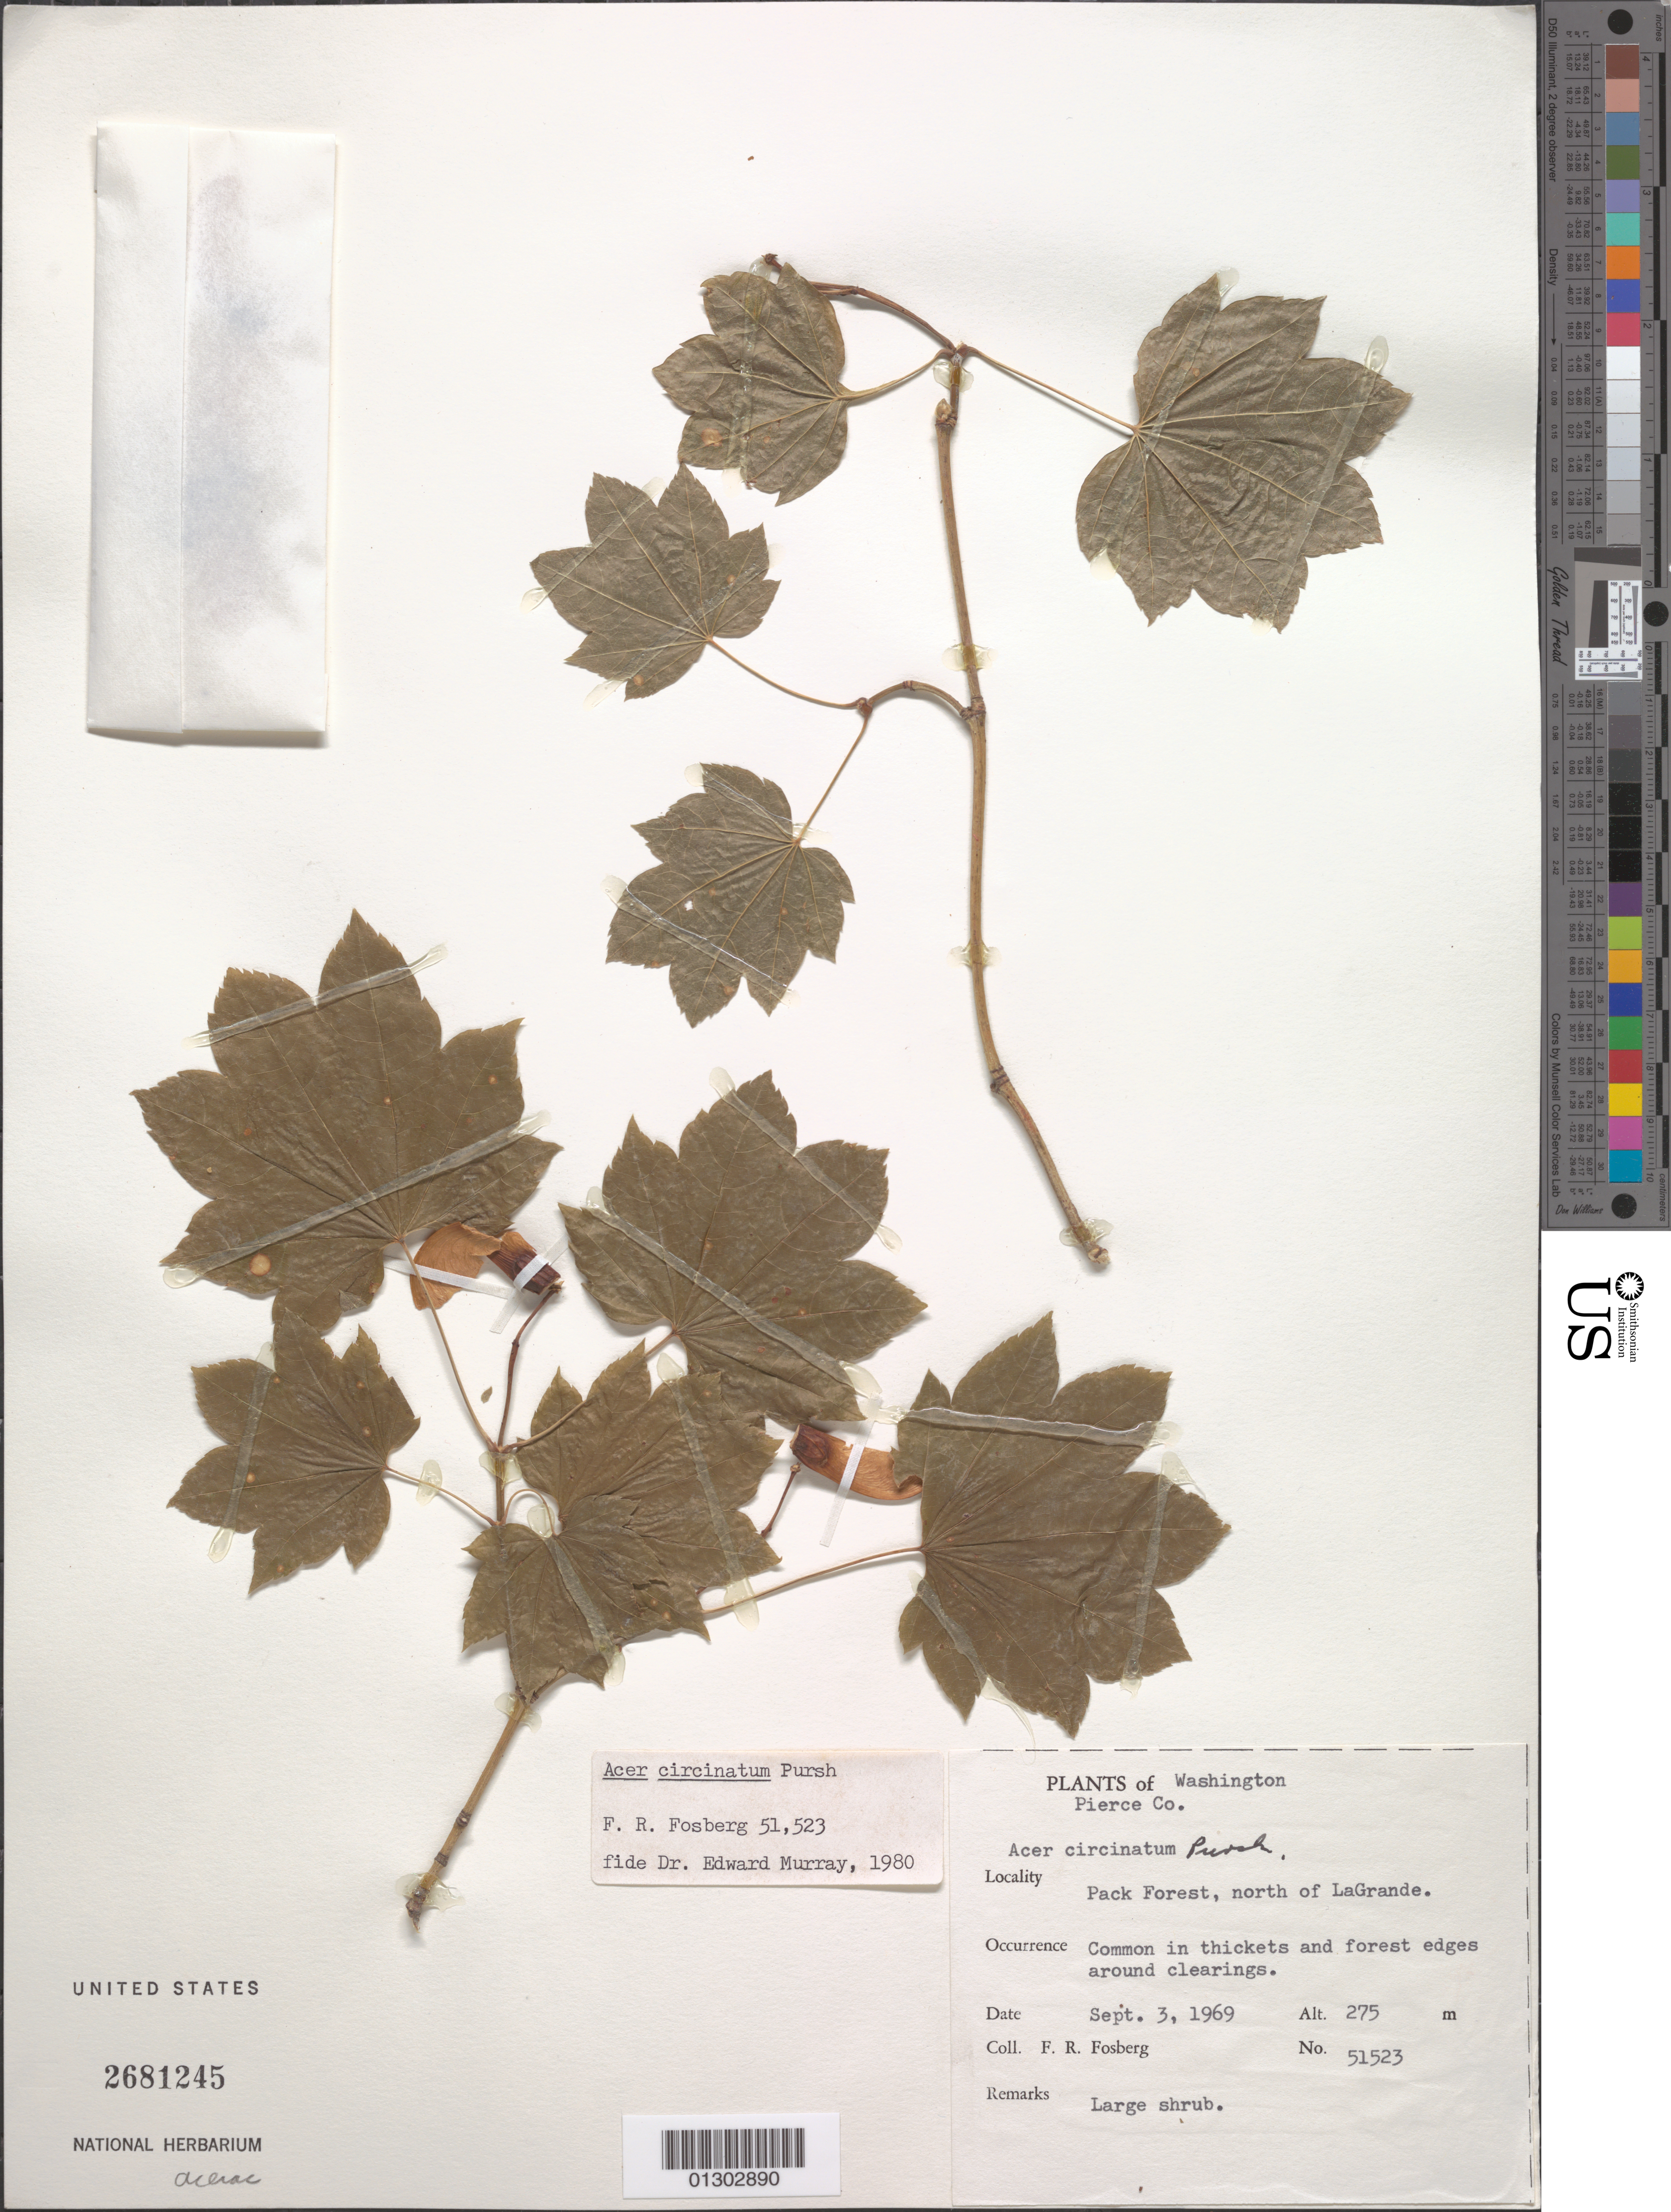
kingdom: Plantae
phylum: Tracheophyta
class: Magnoliopsida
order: Sapindales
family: Sapindaceae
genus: Acer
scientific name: Acer circinatum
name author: Pursh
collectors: F. R. Fosberg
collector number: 51523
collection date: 1969-09-03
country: United States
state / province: Washington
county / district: Pierce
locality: Pierce Co., Pack Forest, N of LaGrande.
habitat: Common in thickets and forest edges around clearings.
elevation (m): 275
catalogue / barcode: US 2681245